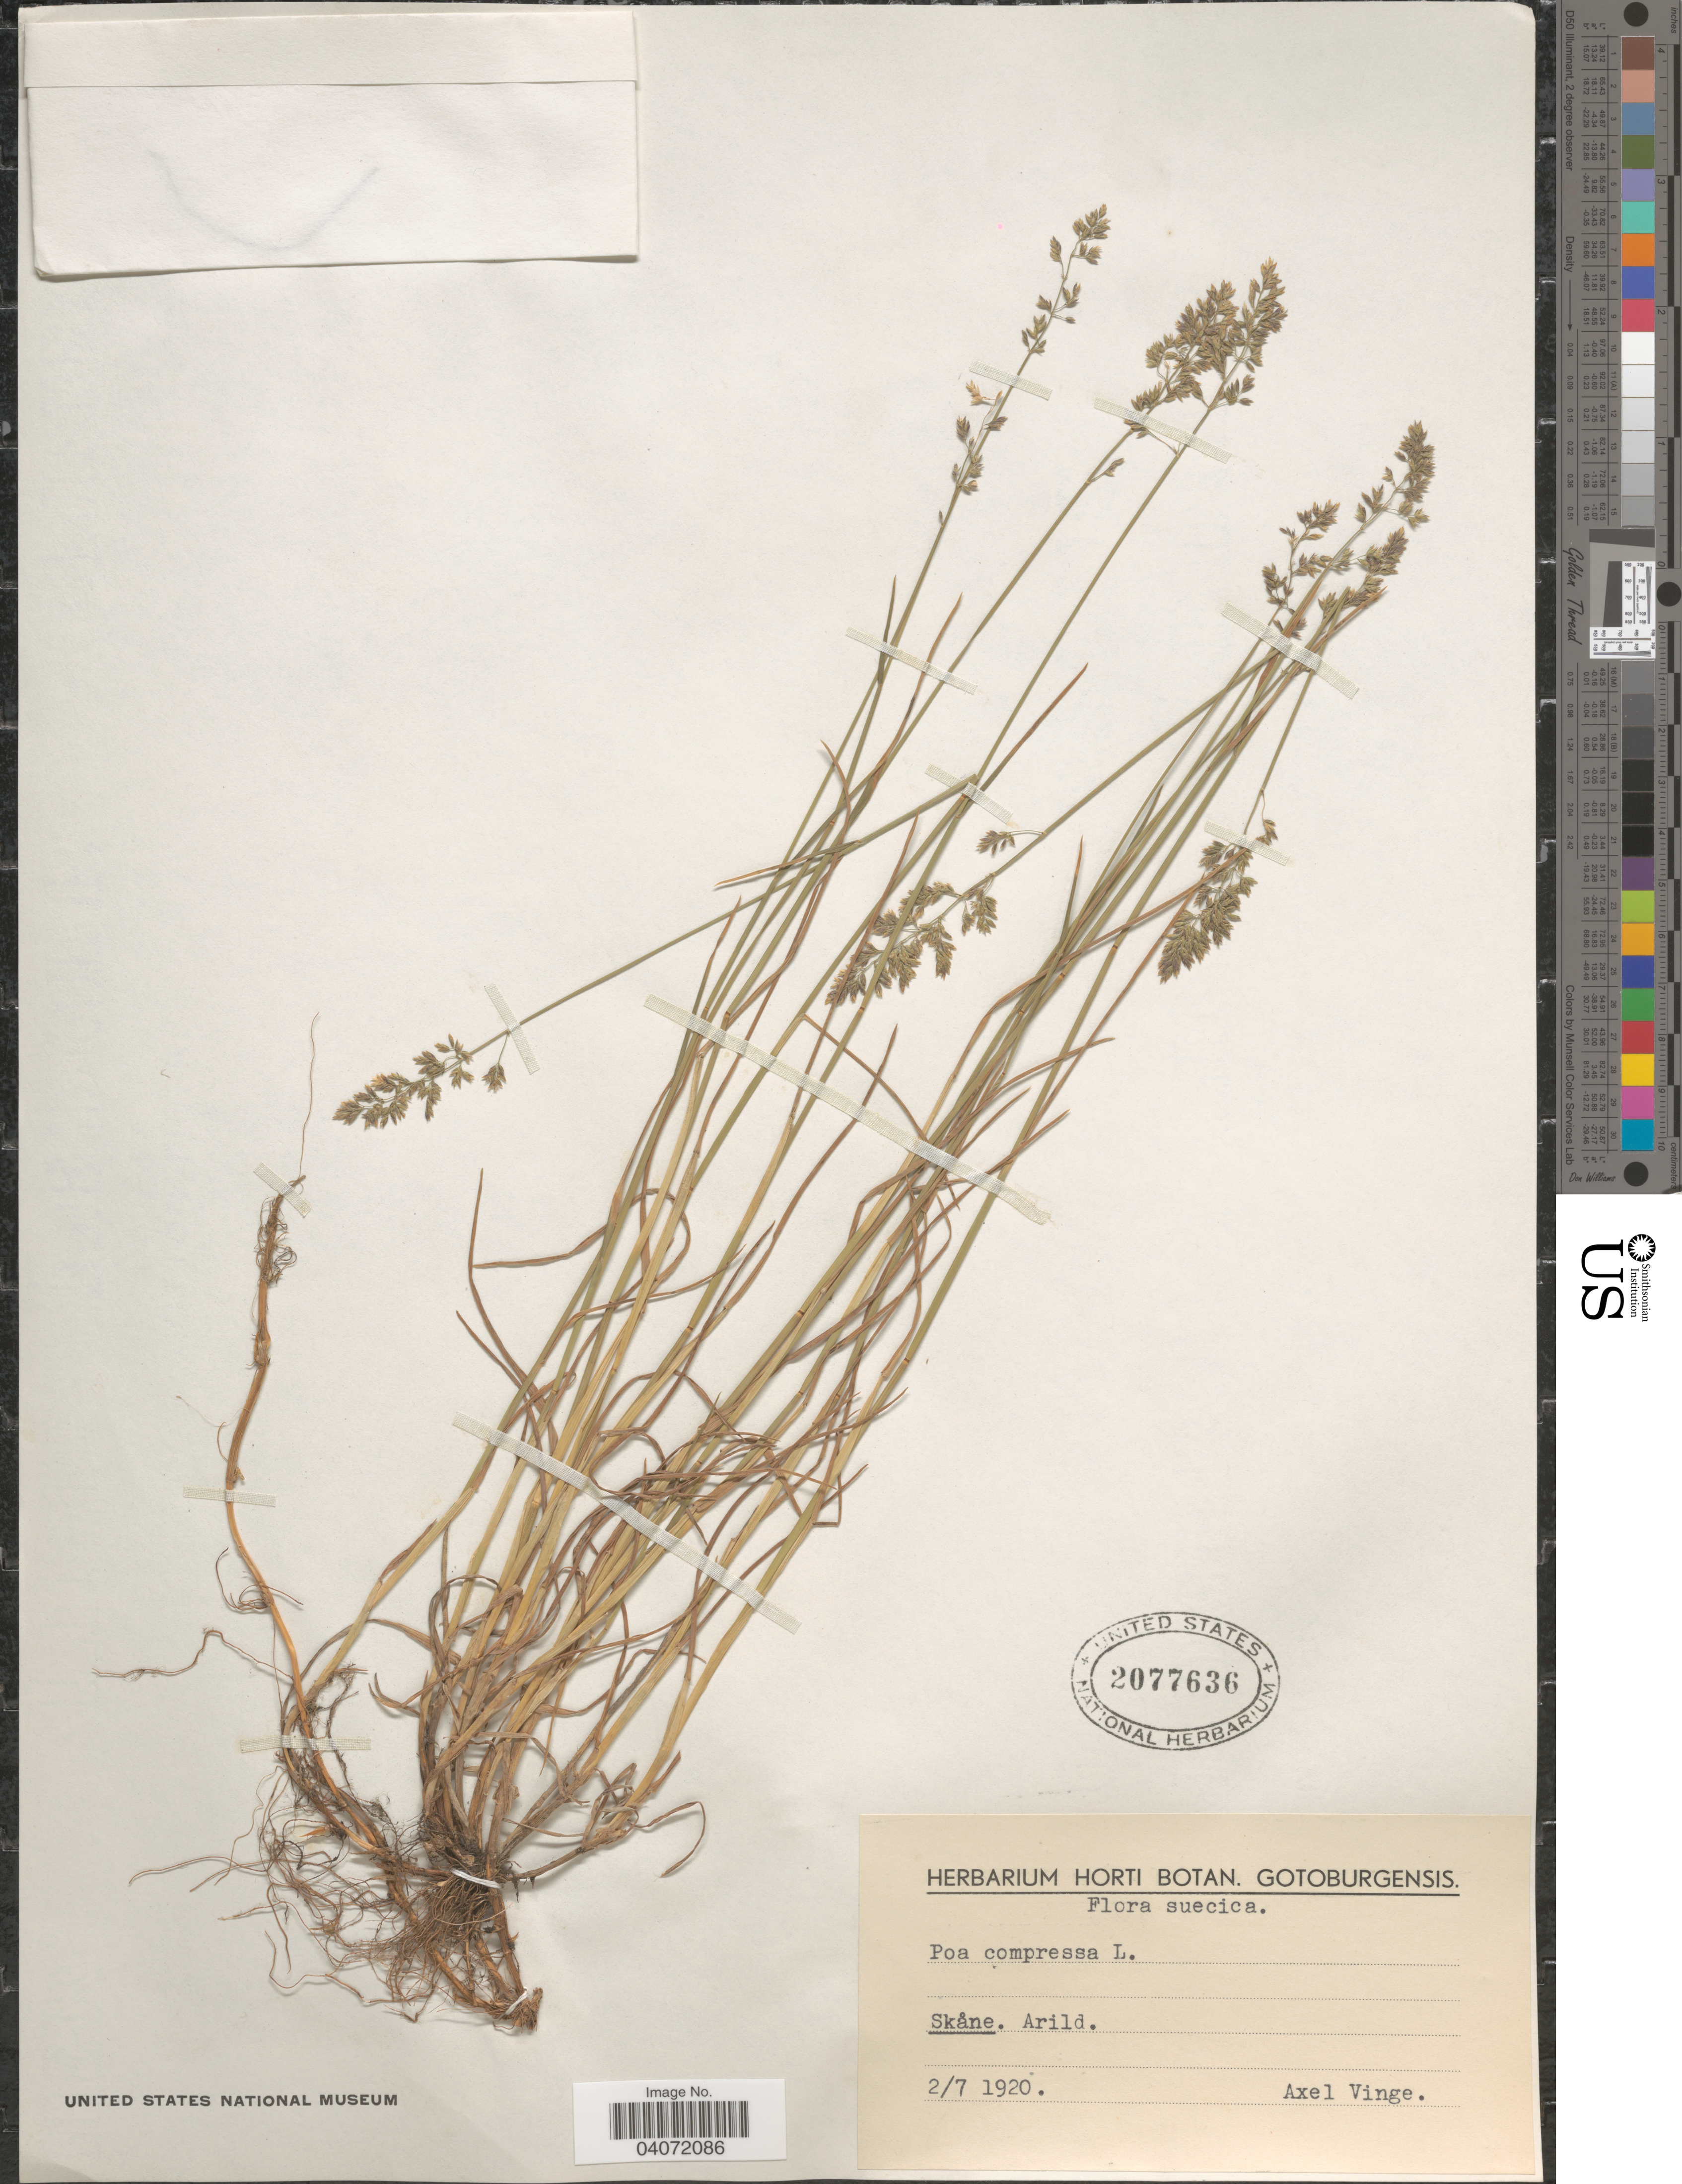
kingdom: Plantae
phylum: Tracheophyta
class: Liliopsida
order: Poales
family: Poaceae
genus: Poa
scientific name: Poa compressa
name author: L.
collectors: A. Vinge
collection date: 1920-07-02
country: Sweden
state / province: Skåne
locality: Suecica. Arild.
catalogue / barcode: US 2077636